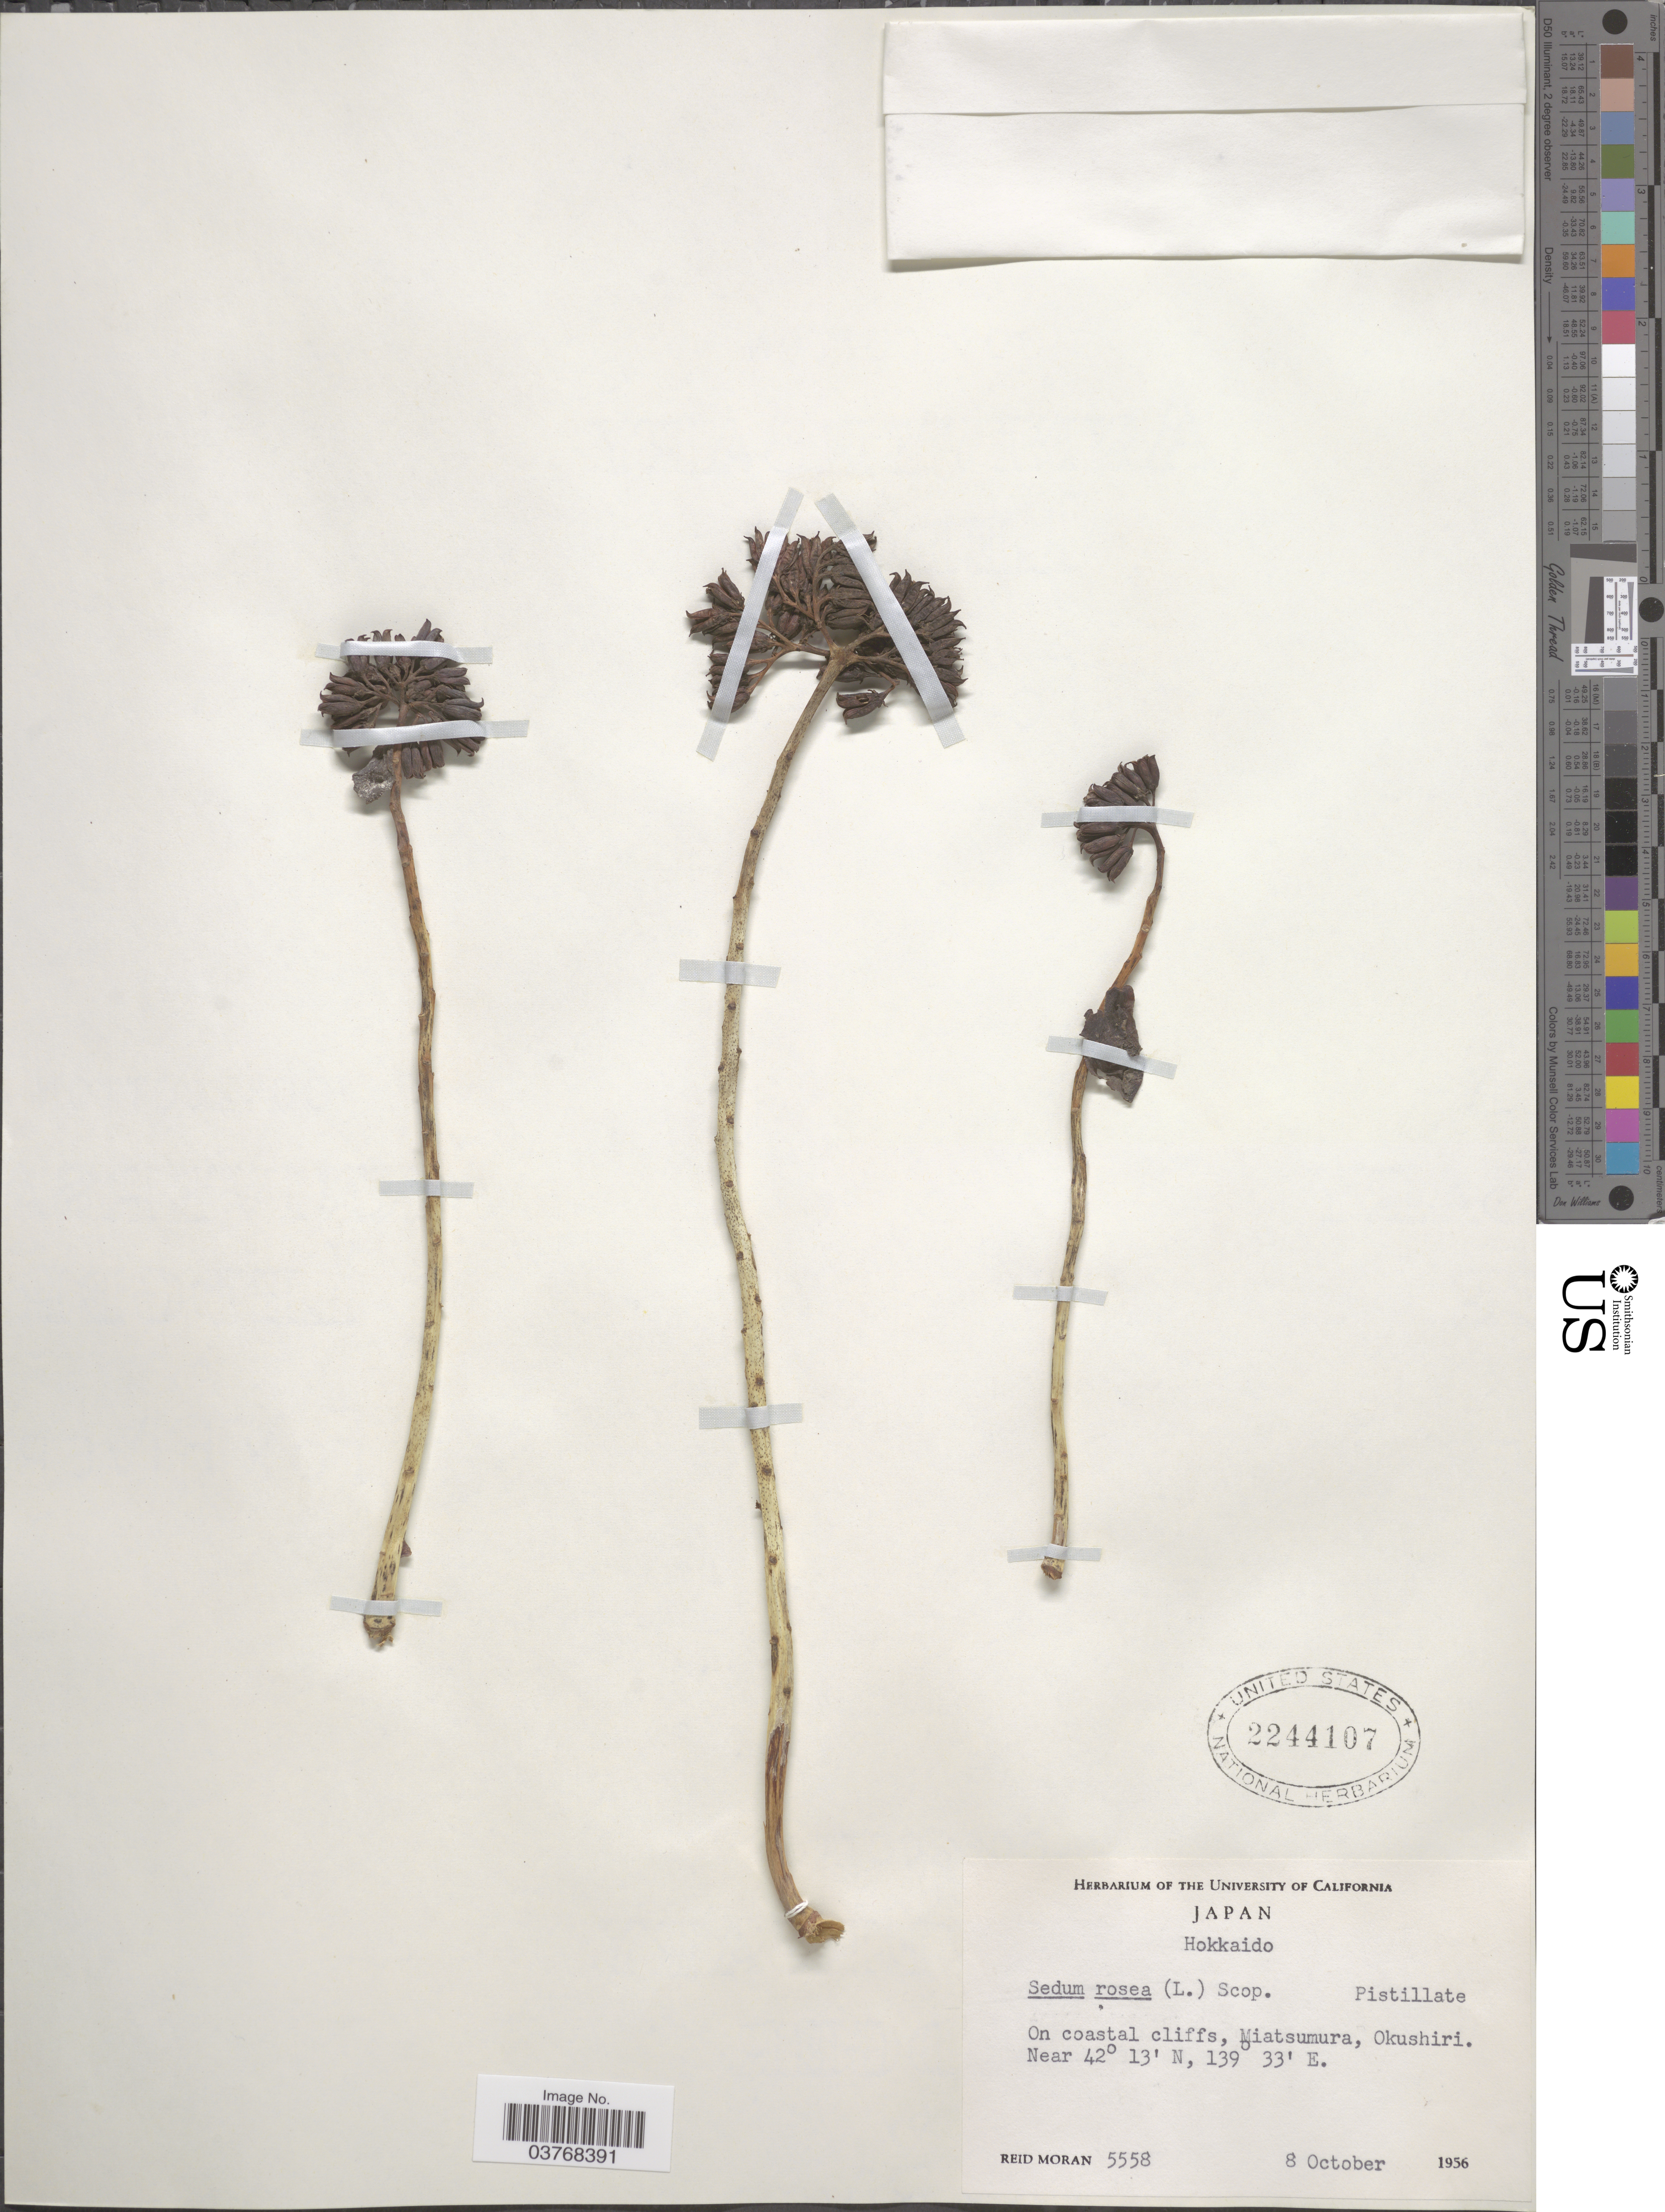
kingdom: Plantae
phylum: Tracheophyta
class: Magnoliopsida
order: Saxifragales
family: Crassulaceae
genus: Rhodiola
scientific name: Rhodiola rosea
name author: L.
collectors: R. Moran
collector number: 5558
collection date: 1956-10-08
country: Japan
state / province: Hokkaidō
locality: On coastal cliffs, Miatsumura, Okushiri.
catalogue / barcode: US 2244107